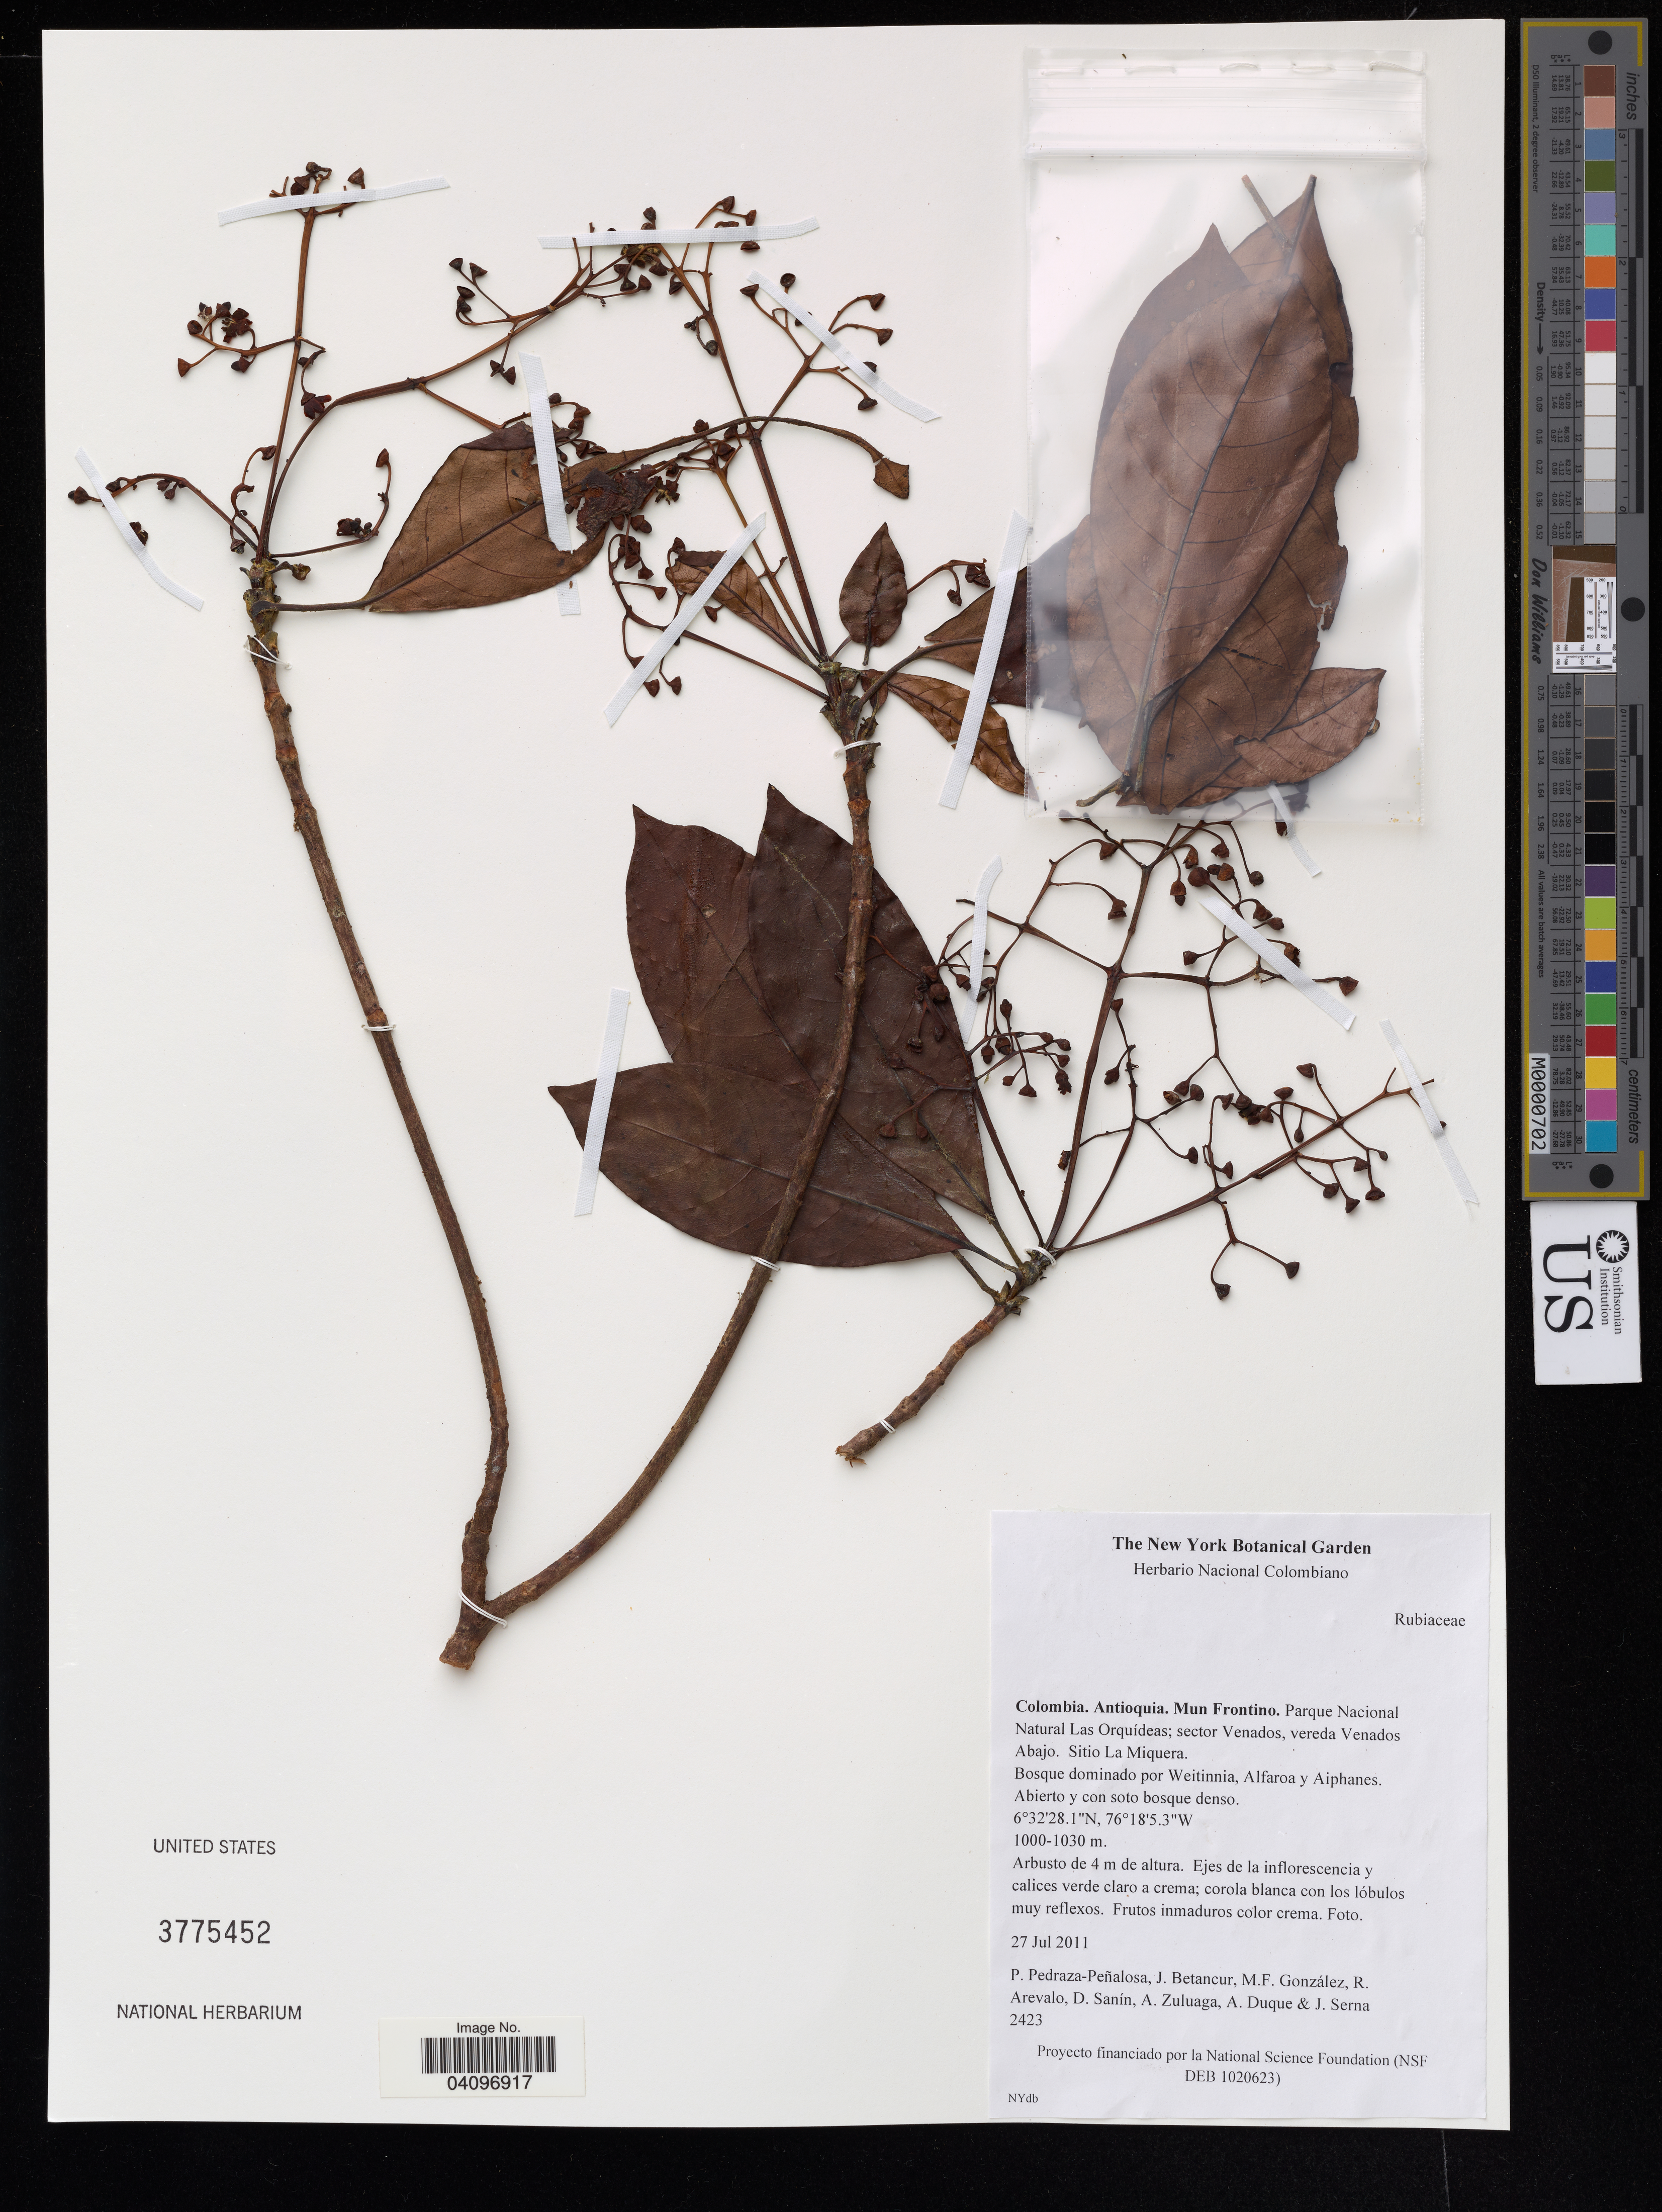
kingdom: Plantae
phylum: Tracheophyta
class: Magnoliopsida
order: Gentianales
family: Rubiaceae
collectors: P. Pedraza-Peñalosa, J. Betancur, M. Gonzalez & R. Arevalo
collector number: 2423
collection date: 2011-07-27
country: Colombia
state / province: Antioquia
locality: Mun Frontino, Parque Nacional Natural Las Orquídeas; sector Venados, vereda Venados Abajo.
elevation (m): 1000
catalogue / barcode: US 3775452